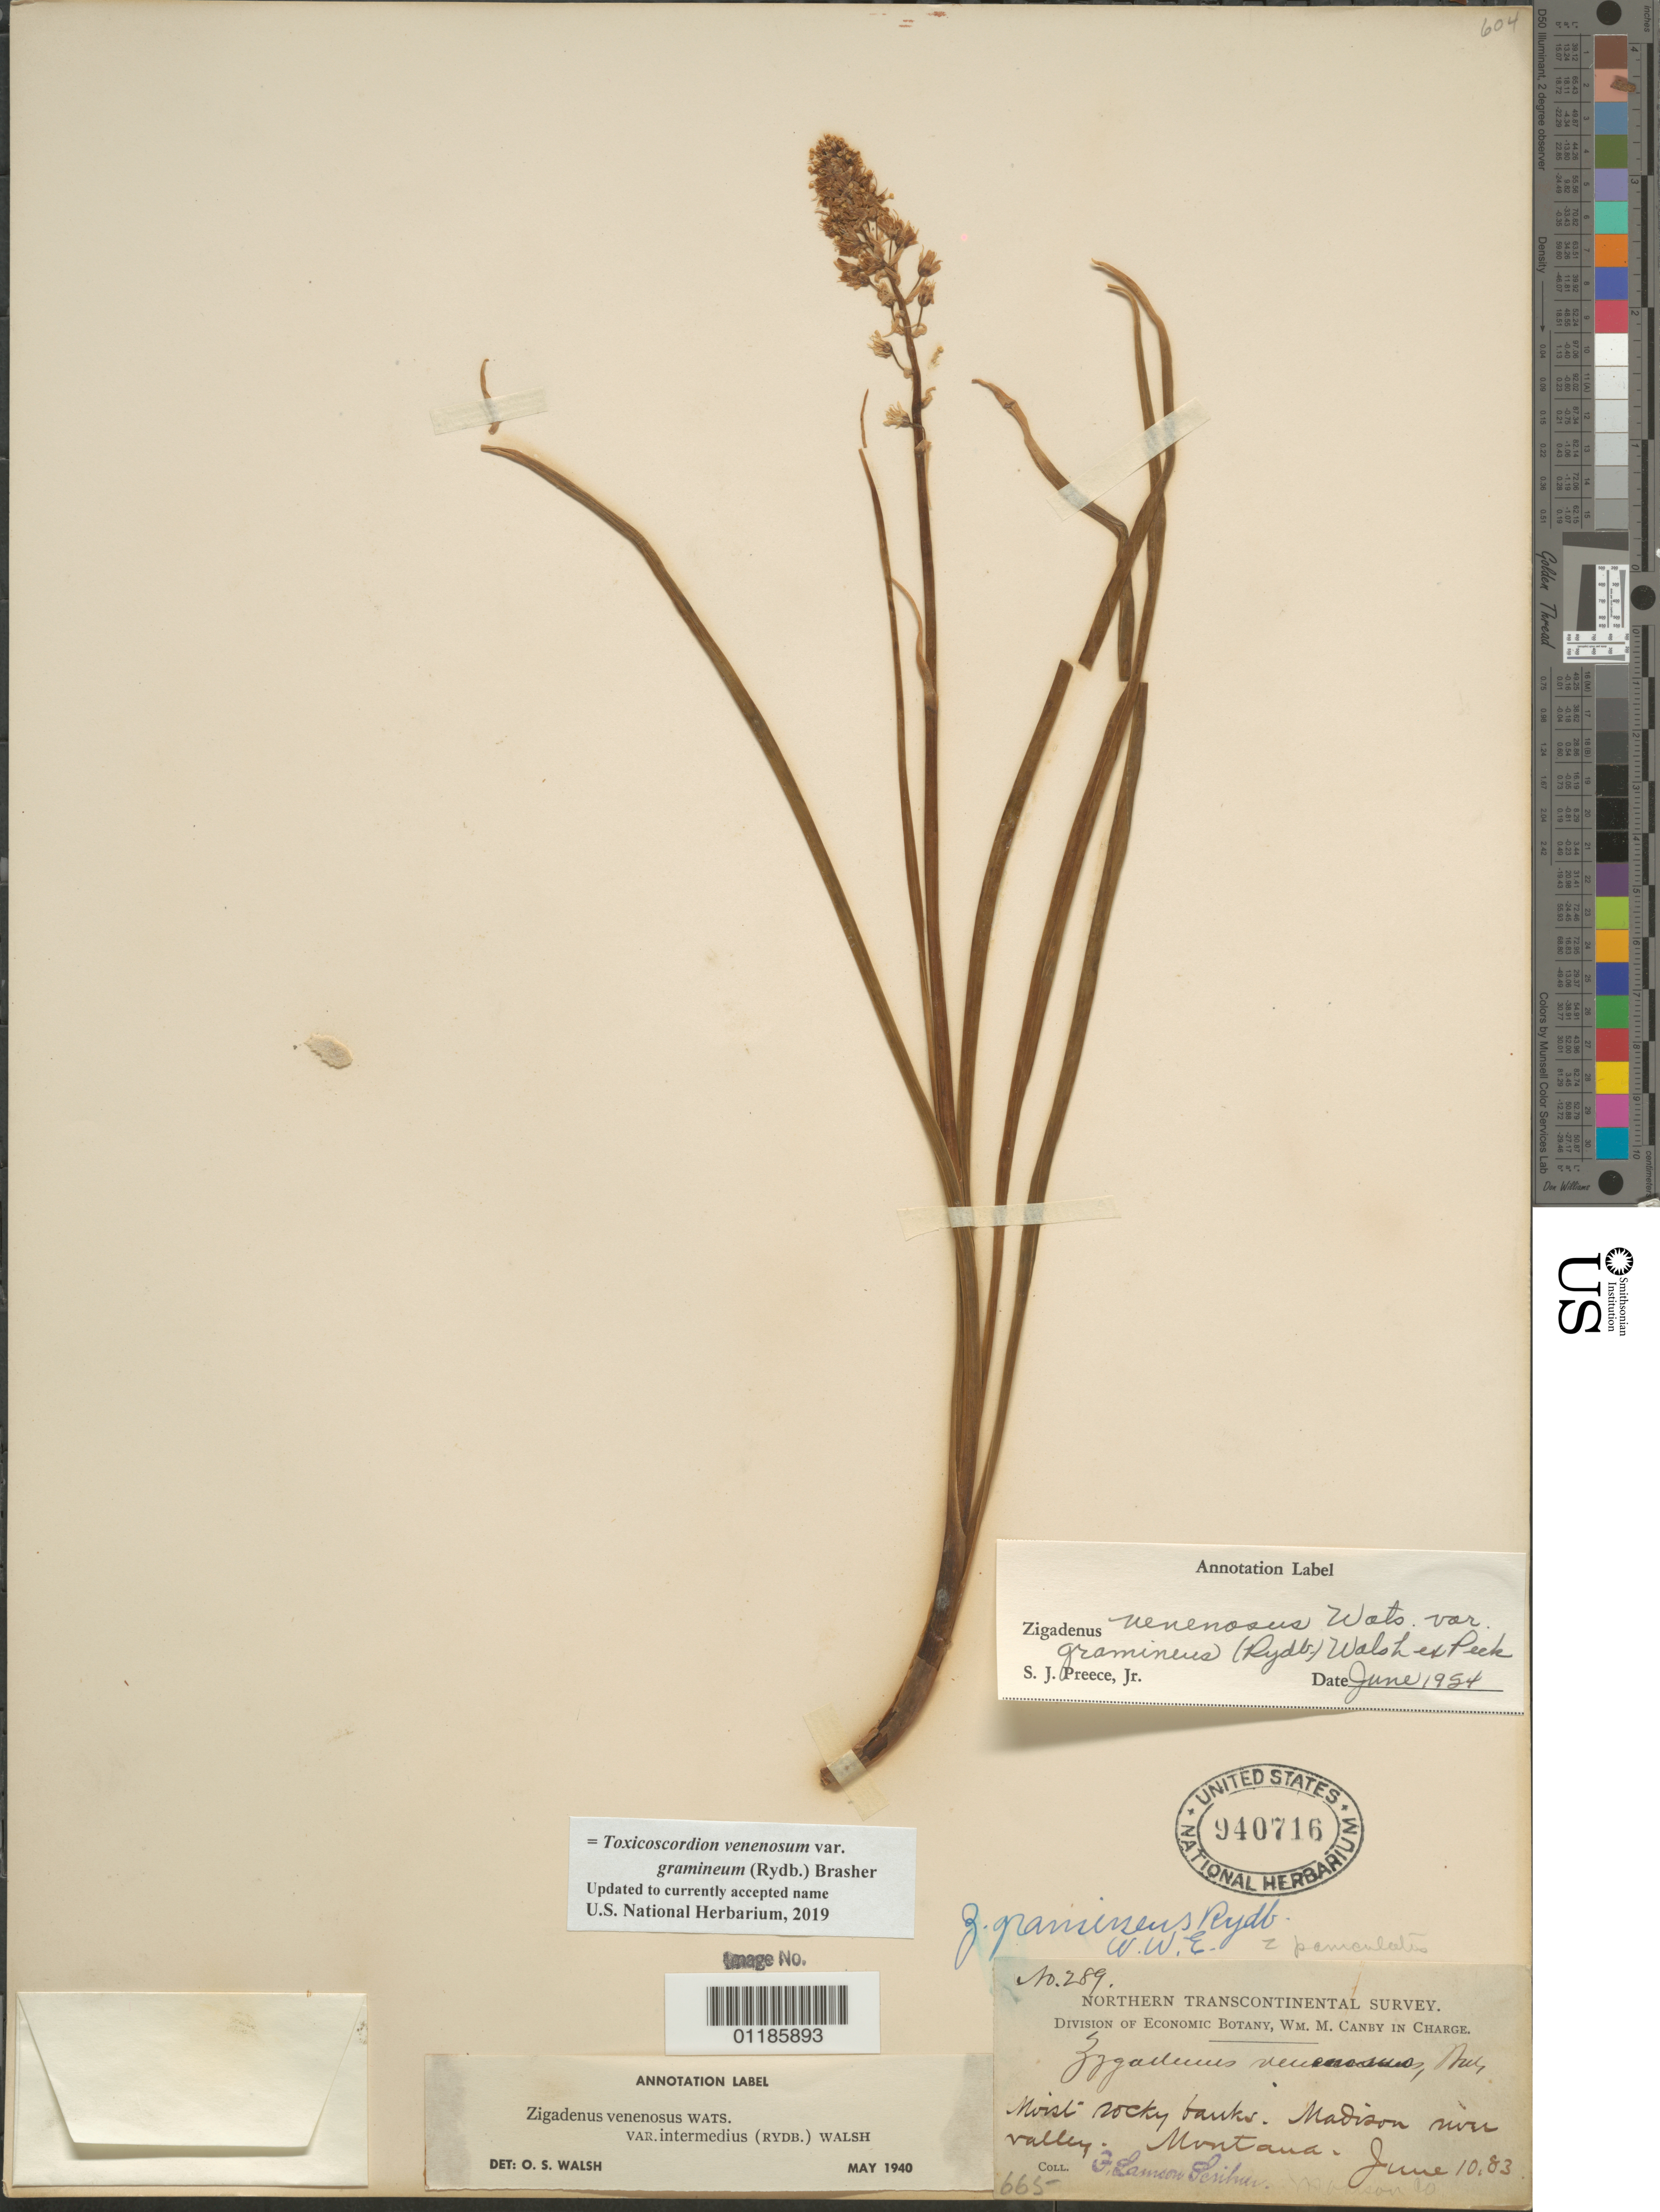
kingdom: Plantae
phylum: Tracheophyta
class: Liliopsida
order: Liliales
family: Melanthiaceae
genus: Toxicoscordion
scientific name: Toxicoscordion venenosum var. gramineum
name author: (Rydb.) Brasher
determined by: Strong, Mark T., (BOT), Smithsonian Institution - National Museum of Natural History (UNITED STATES)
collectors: F. L. Scribner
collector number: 289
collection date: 1883-06-10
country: United States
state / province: Montana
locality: Madison River Valley.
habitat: Moist rocky banks.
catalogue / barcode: US 940716